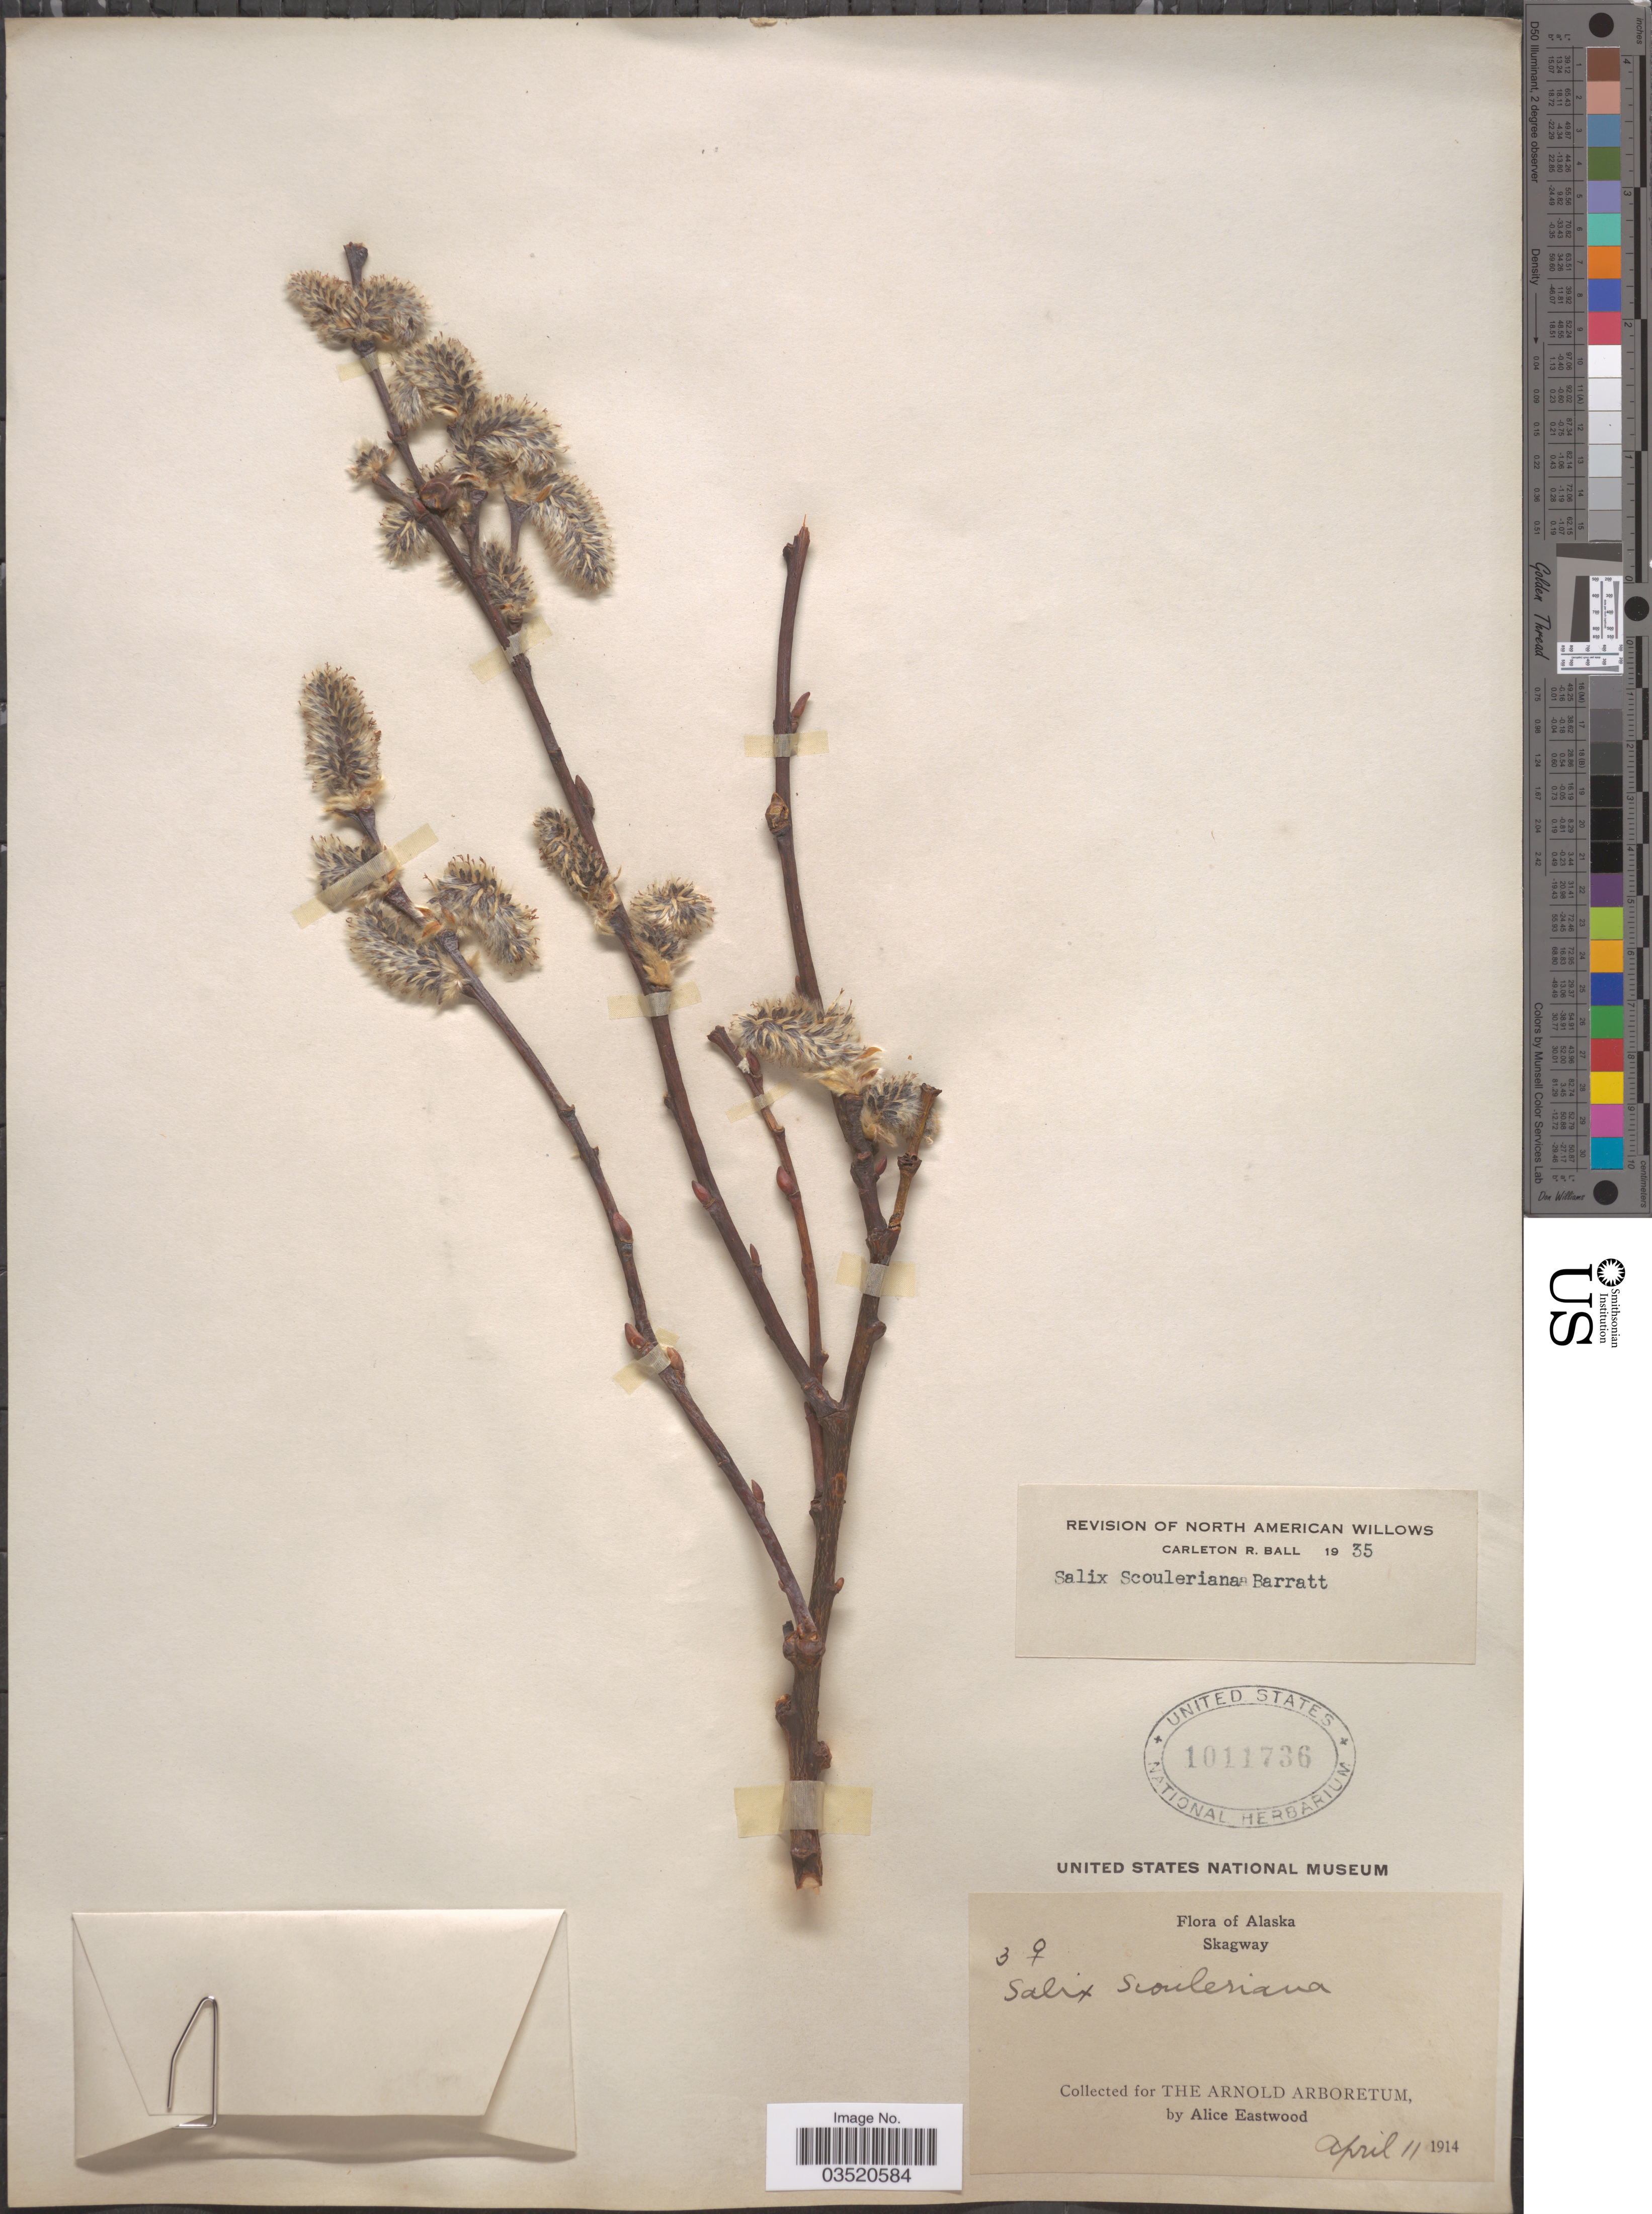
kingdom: Plantae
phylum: Tracheophyta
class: Magnoliopsida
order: Malpighiales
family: Salicaceae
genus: Salix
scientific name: Salix scouleriana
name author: Barratt ex Hook.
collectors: A. Eastwood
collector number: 3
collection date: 1914-04-11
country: United States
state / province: Alaska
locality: Skagway.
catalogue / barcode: US 1011736